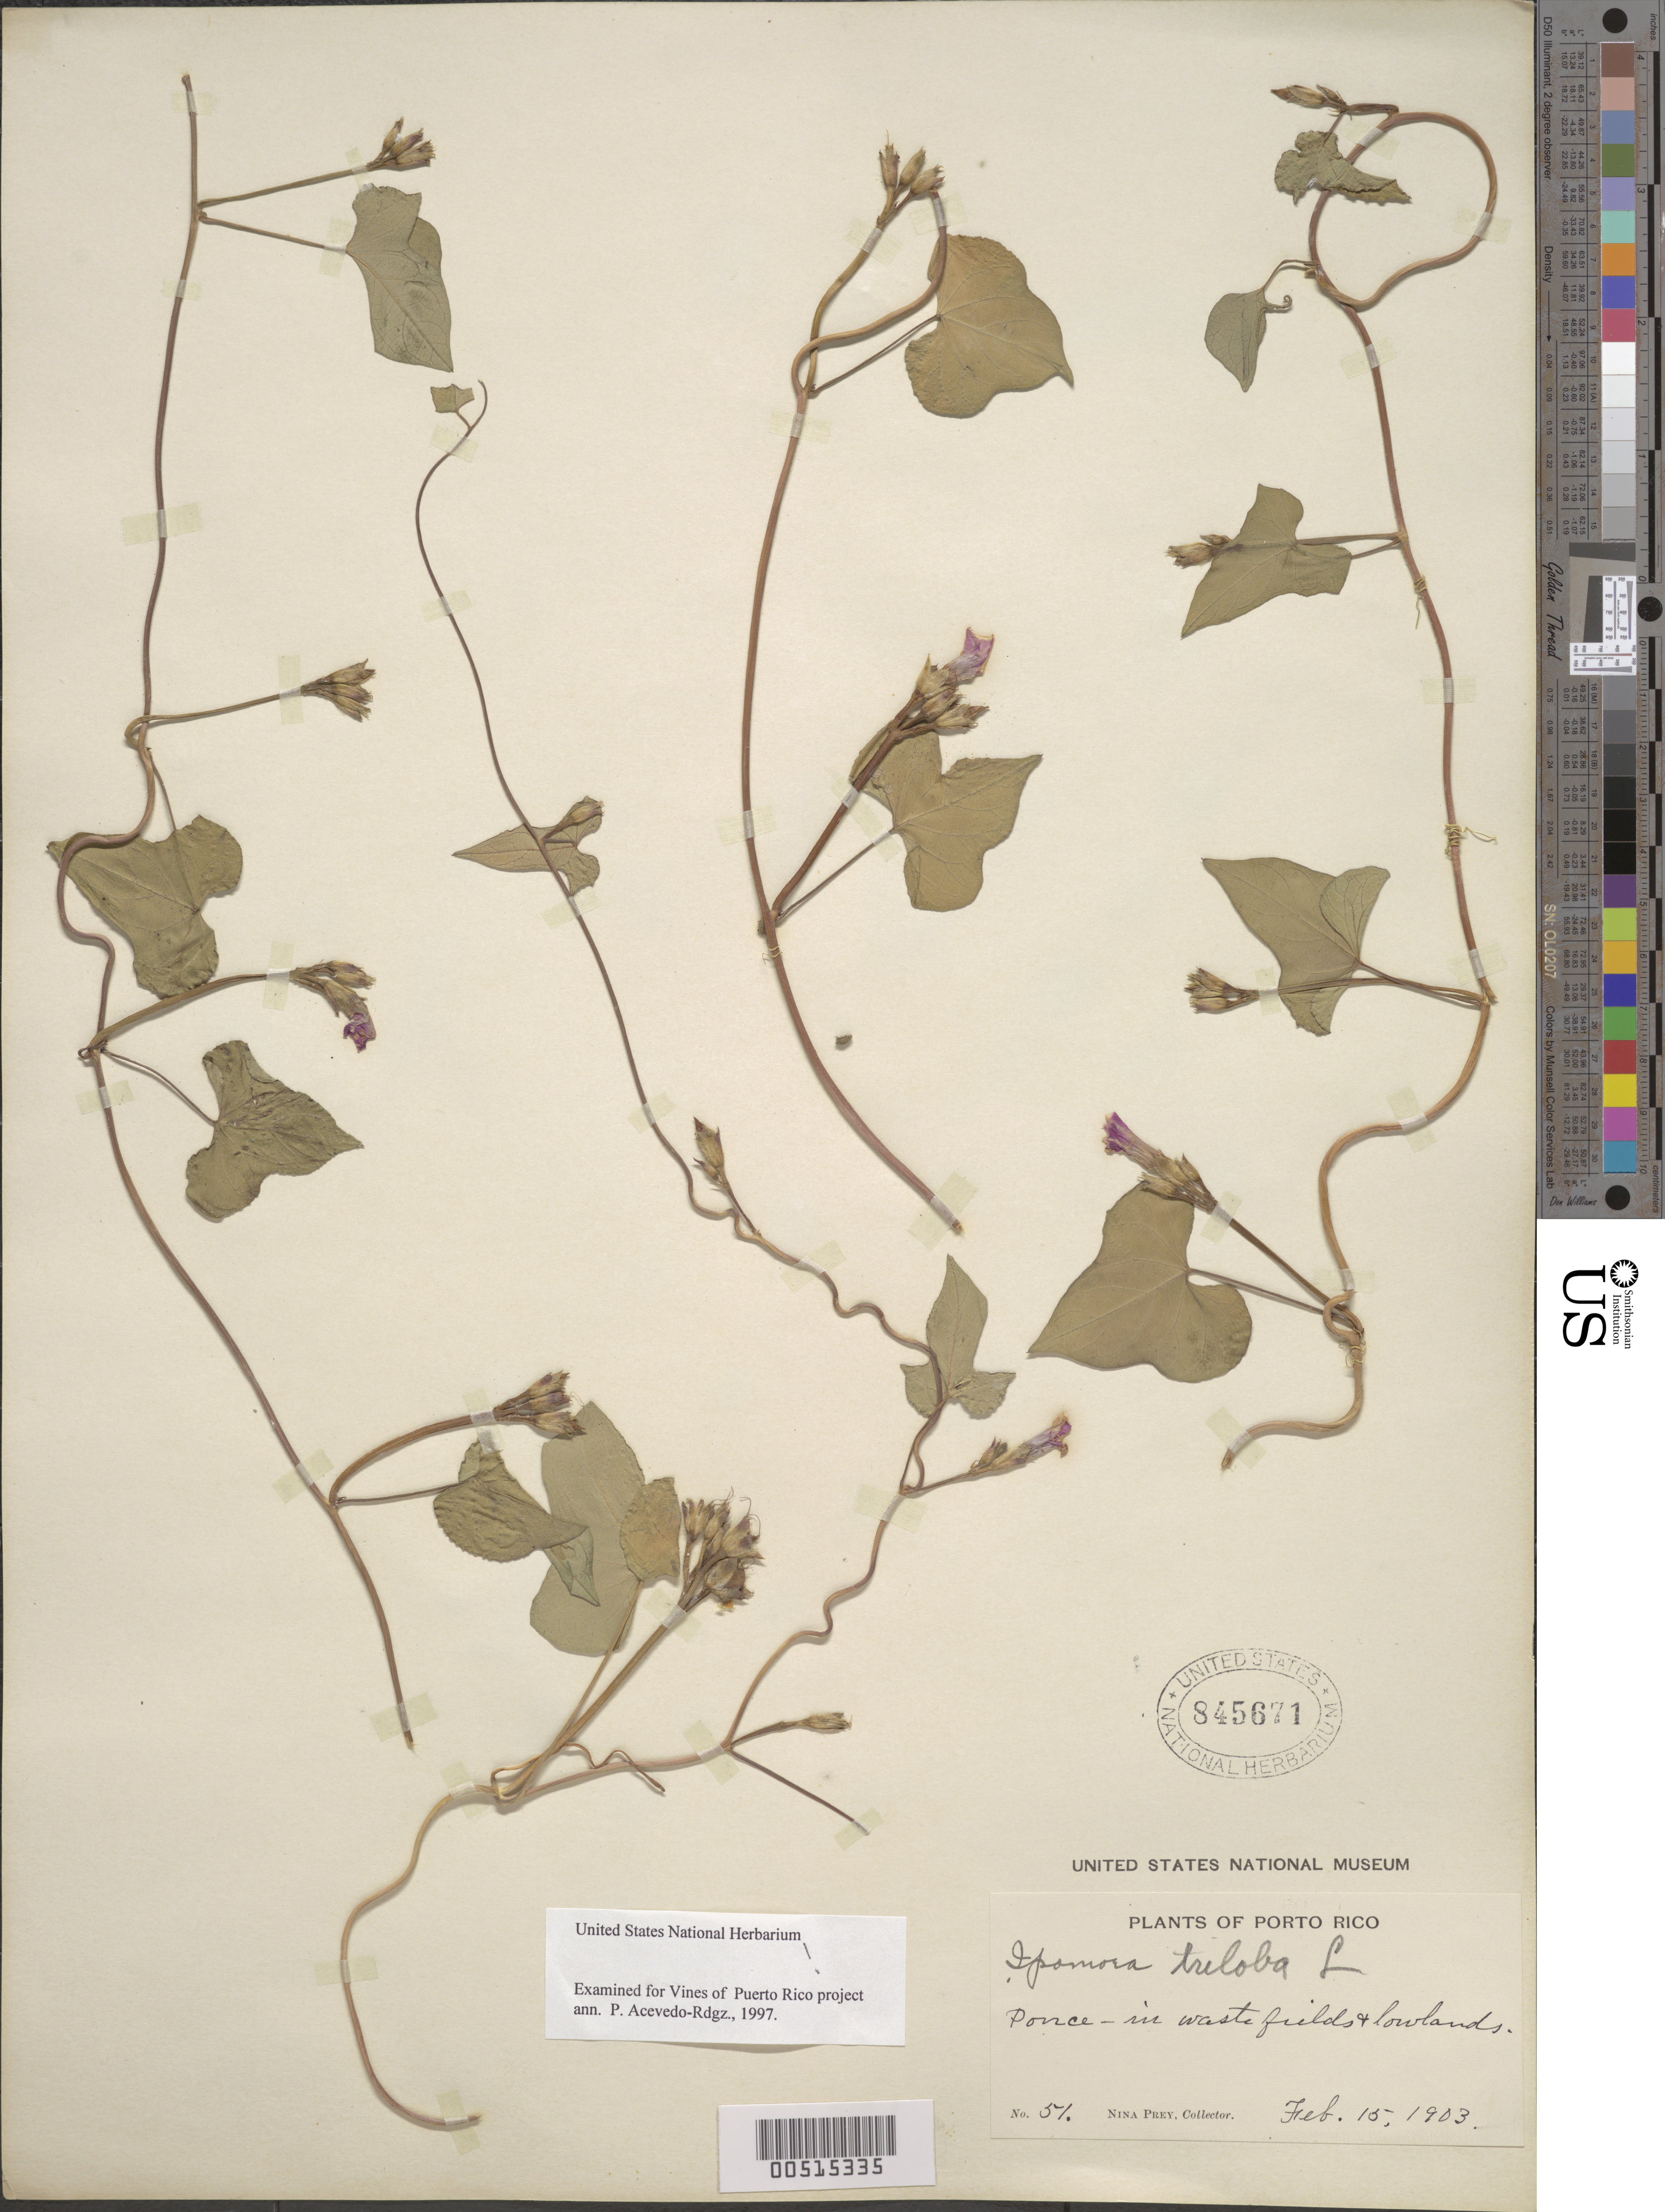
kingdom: Plantae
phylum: Tracheophyta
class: Magnoliopsida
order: Solanales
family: Convolvulaceae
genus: Ipomoea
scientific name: Ipomoea triloba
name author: L.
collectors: N. Prey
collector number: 51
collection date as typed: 15 Feb 1903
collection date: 1903-02-15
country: Puerto Rico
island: Greater Antilles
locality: Ponce. In waste fields and lowlands.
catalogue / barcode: US 845671